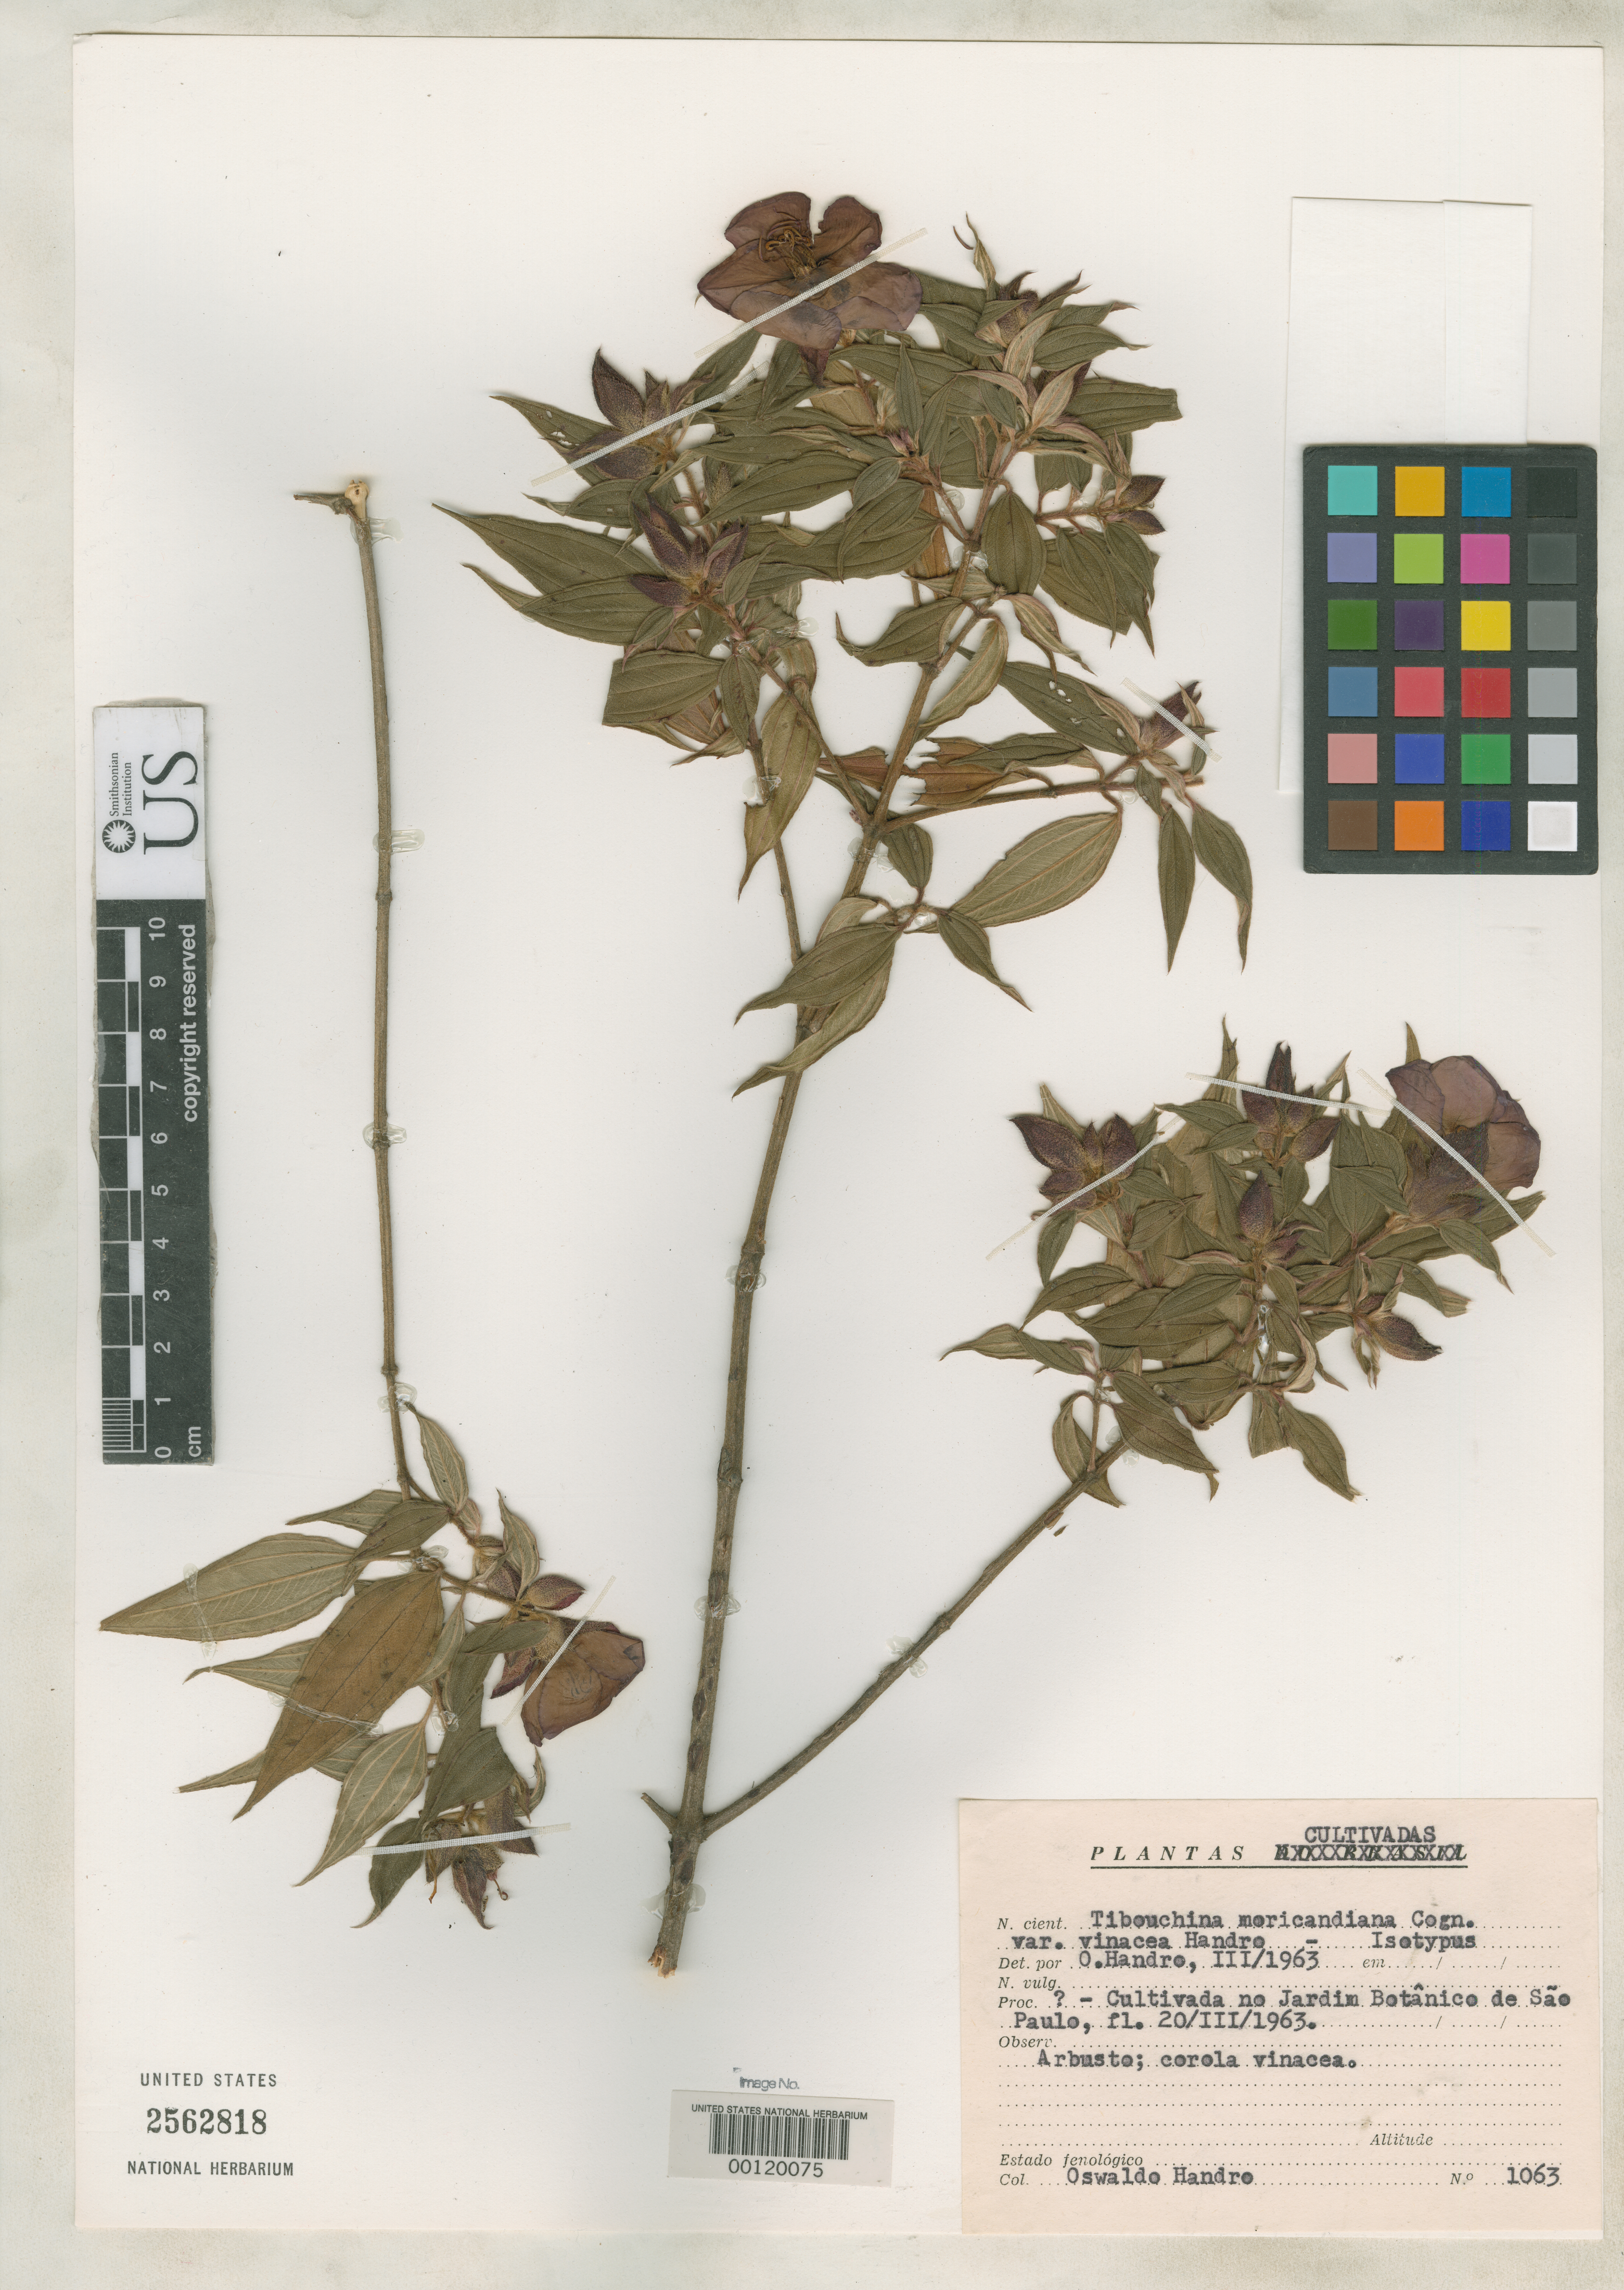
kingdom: Plantae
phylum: Tracheophyta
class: Magnoliopsida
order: Myrtales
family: Melastomataceae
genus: Tibouchina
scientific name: Tibouchina moricandiana var. vinacea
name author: Handro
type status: Isotype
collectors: O. Handro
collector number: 1063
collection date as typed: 20 Mar 1963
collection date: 1963-03-20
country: Brazil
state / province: Minas Gerais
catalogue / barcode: US 2562818